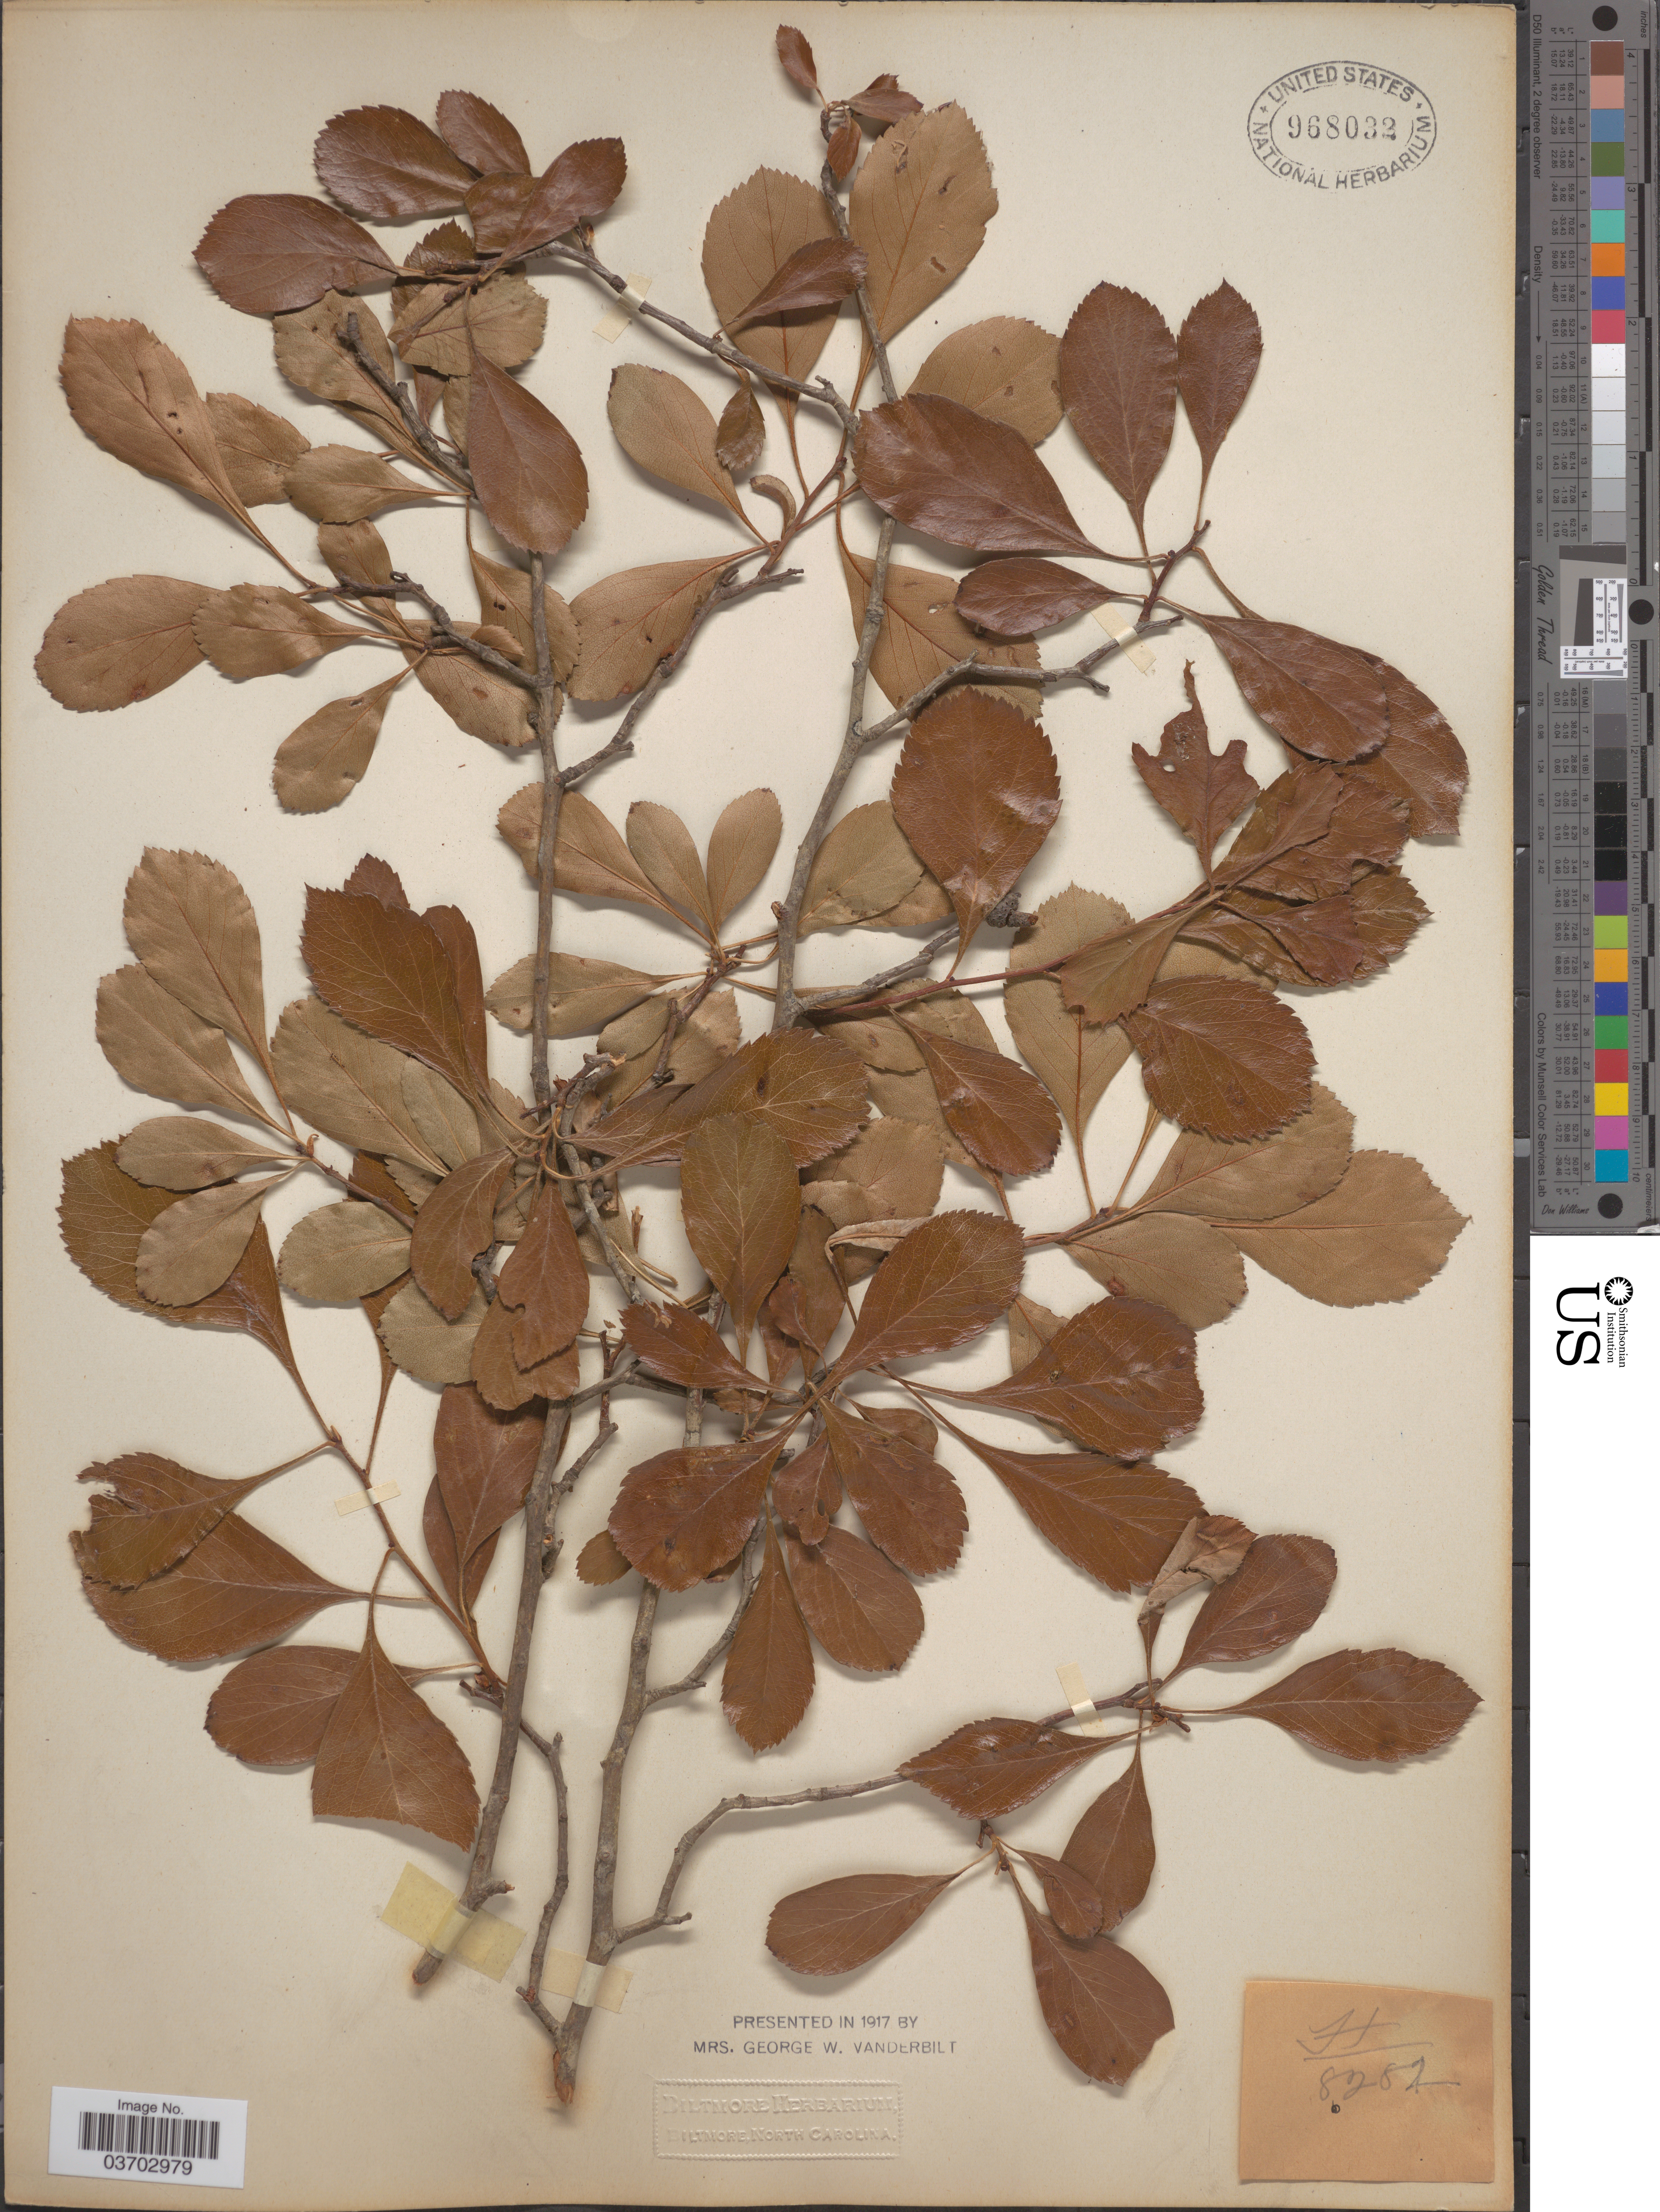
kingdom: Plantae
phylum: Tracheophyta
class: Magnoliopsida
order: Rosales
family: Rosaceae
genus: Crataegus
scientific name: Crataegus sp.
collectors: ex herb. Biltmore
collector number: H/8202*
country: United States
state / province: North Carolina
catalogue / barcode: US 968032